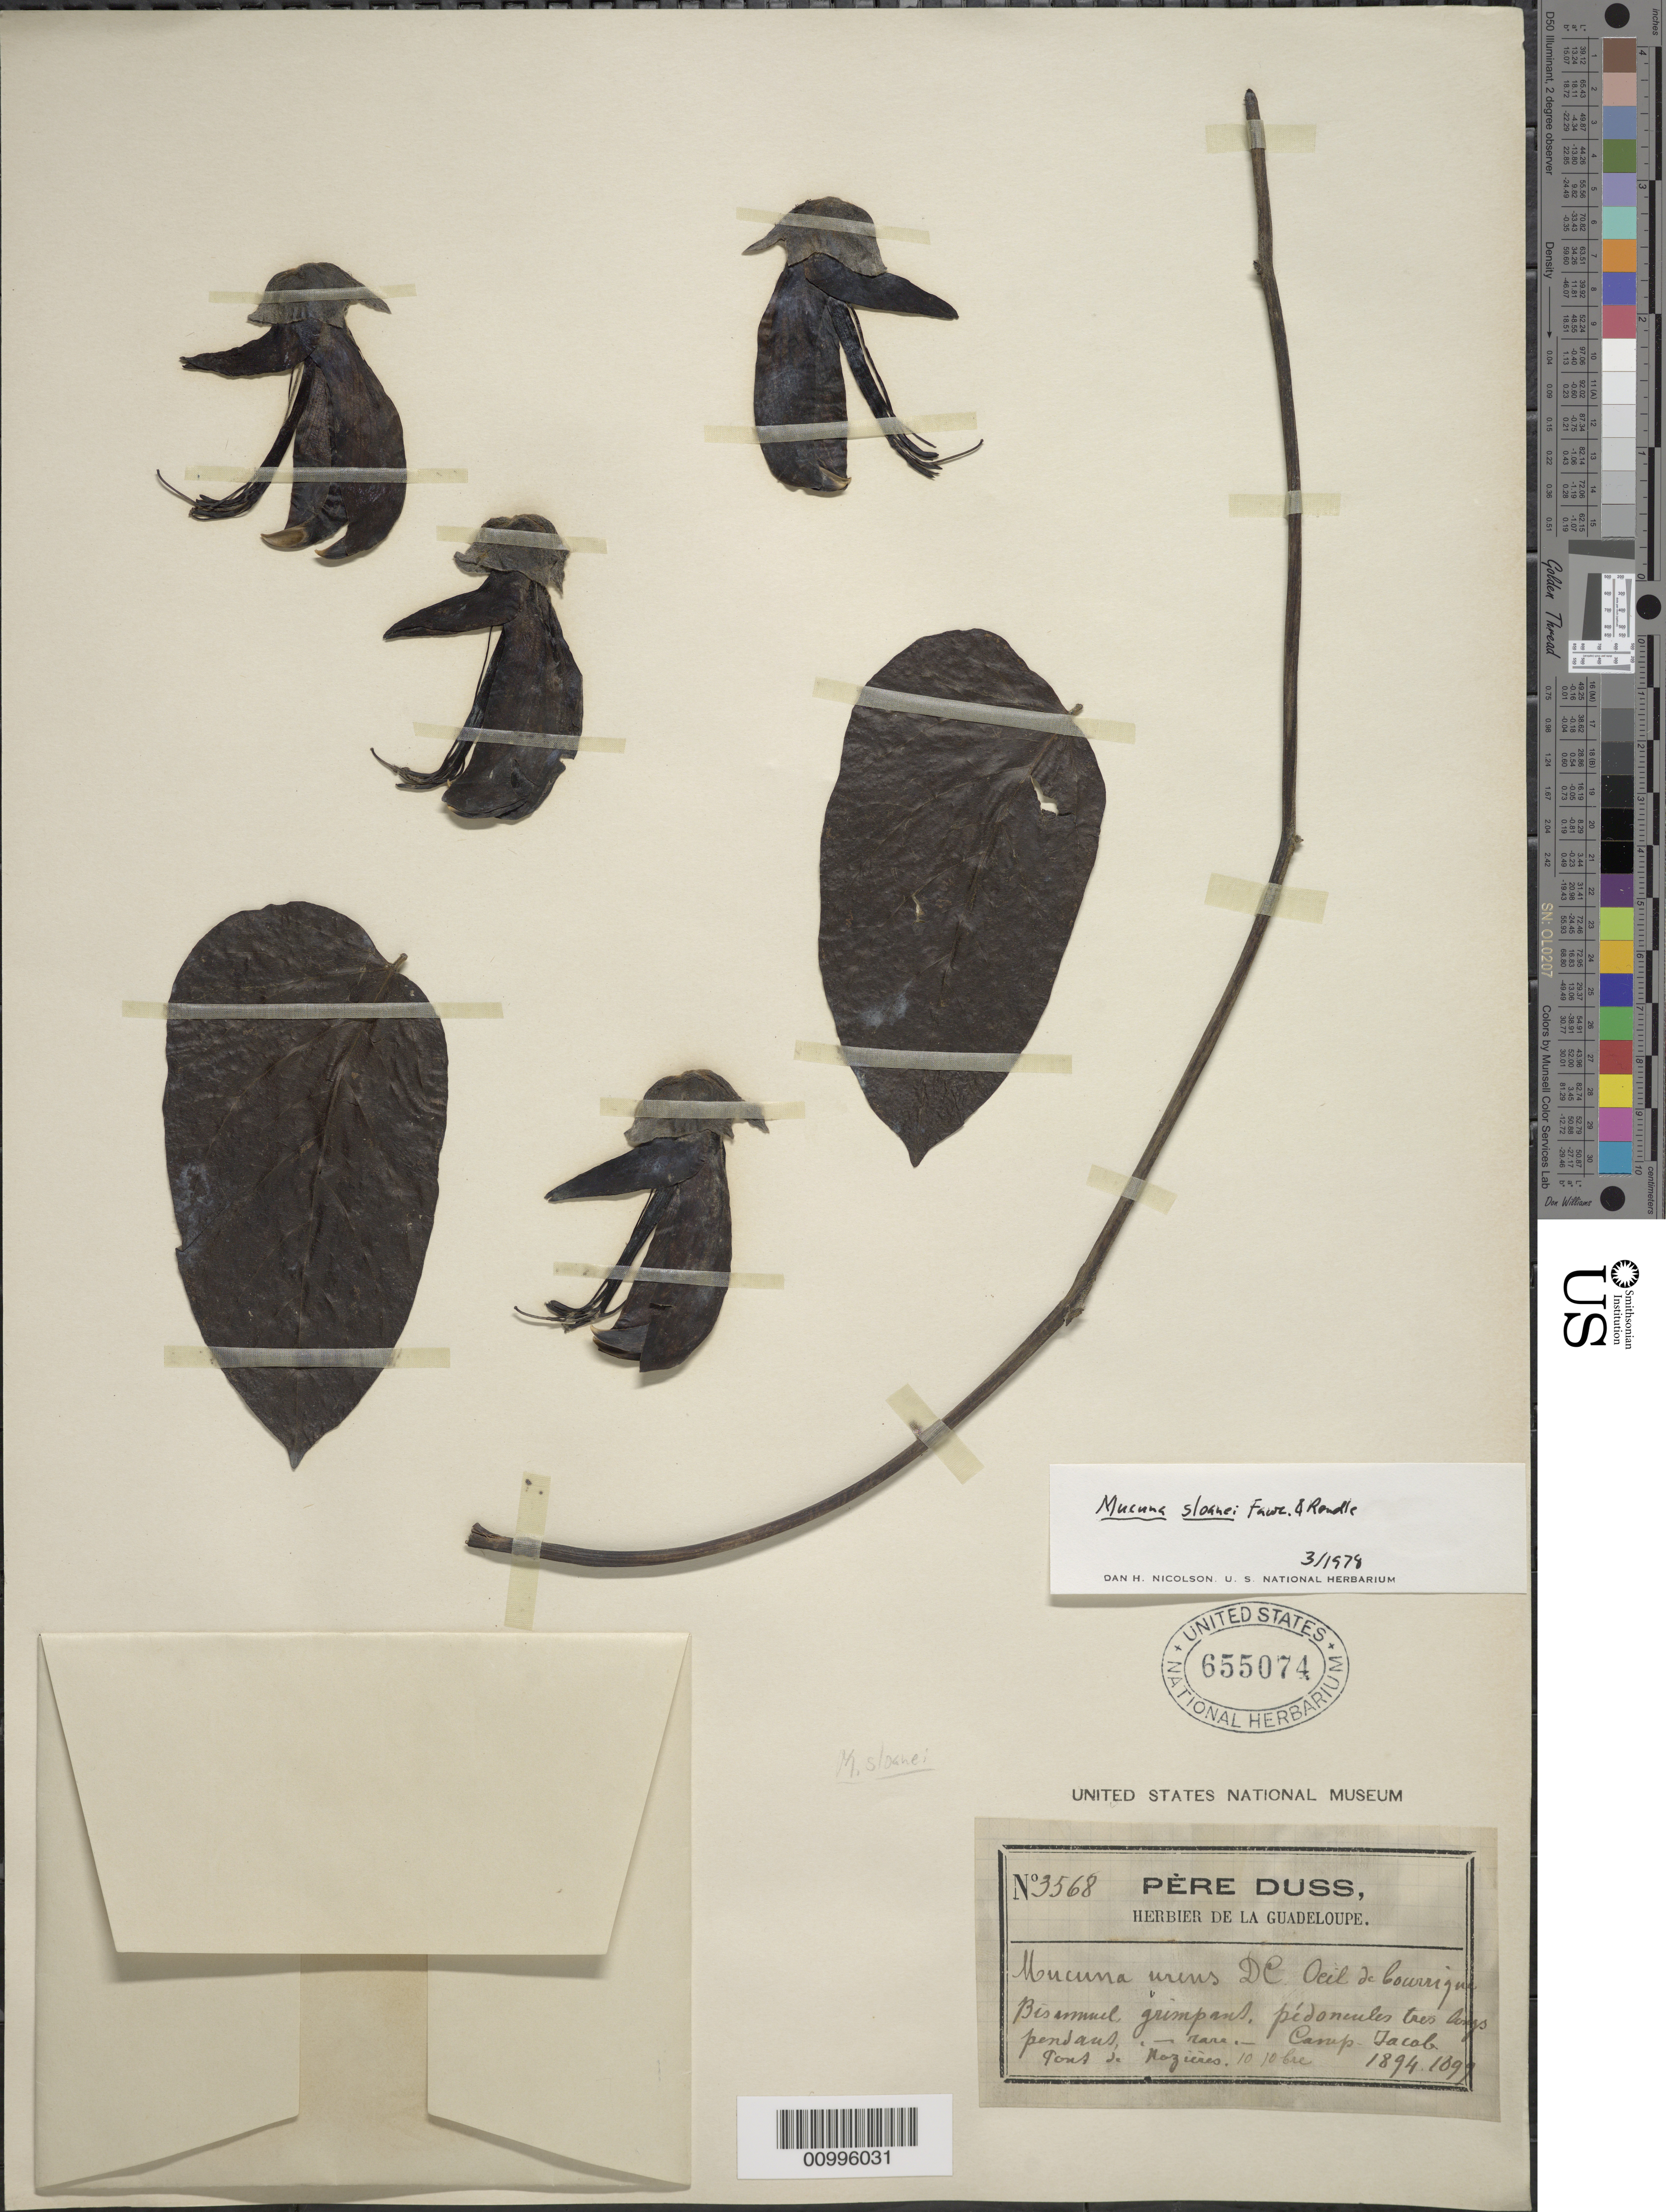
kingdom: Plantae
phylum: Tracheophyta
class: Magnoliopsida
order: Fabales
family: Fabaceae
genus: Mucuna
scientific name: Mucuna sloanei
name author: Fawc. & Rendle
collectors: Père Duss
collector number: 3568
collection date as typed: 1894 or -- --- 1899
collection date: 1894 or 1899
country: Guadeloupe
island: Basse Terre [Guadeloupe]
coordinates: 0 N, 0 E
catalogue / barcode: US 655074